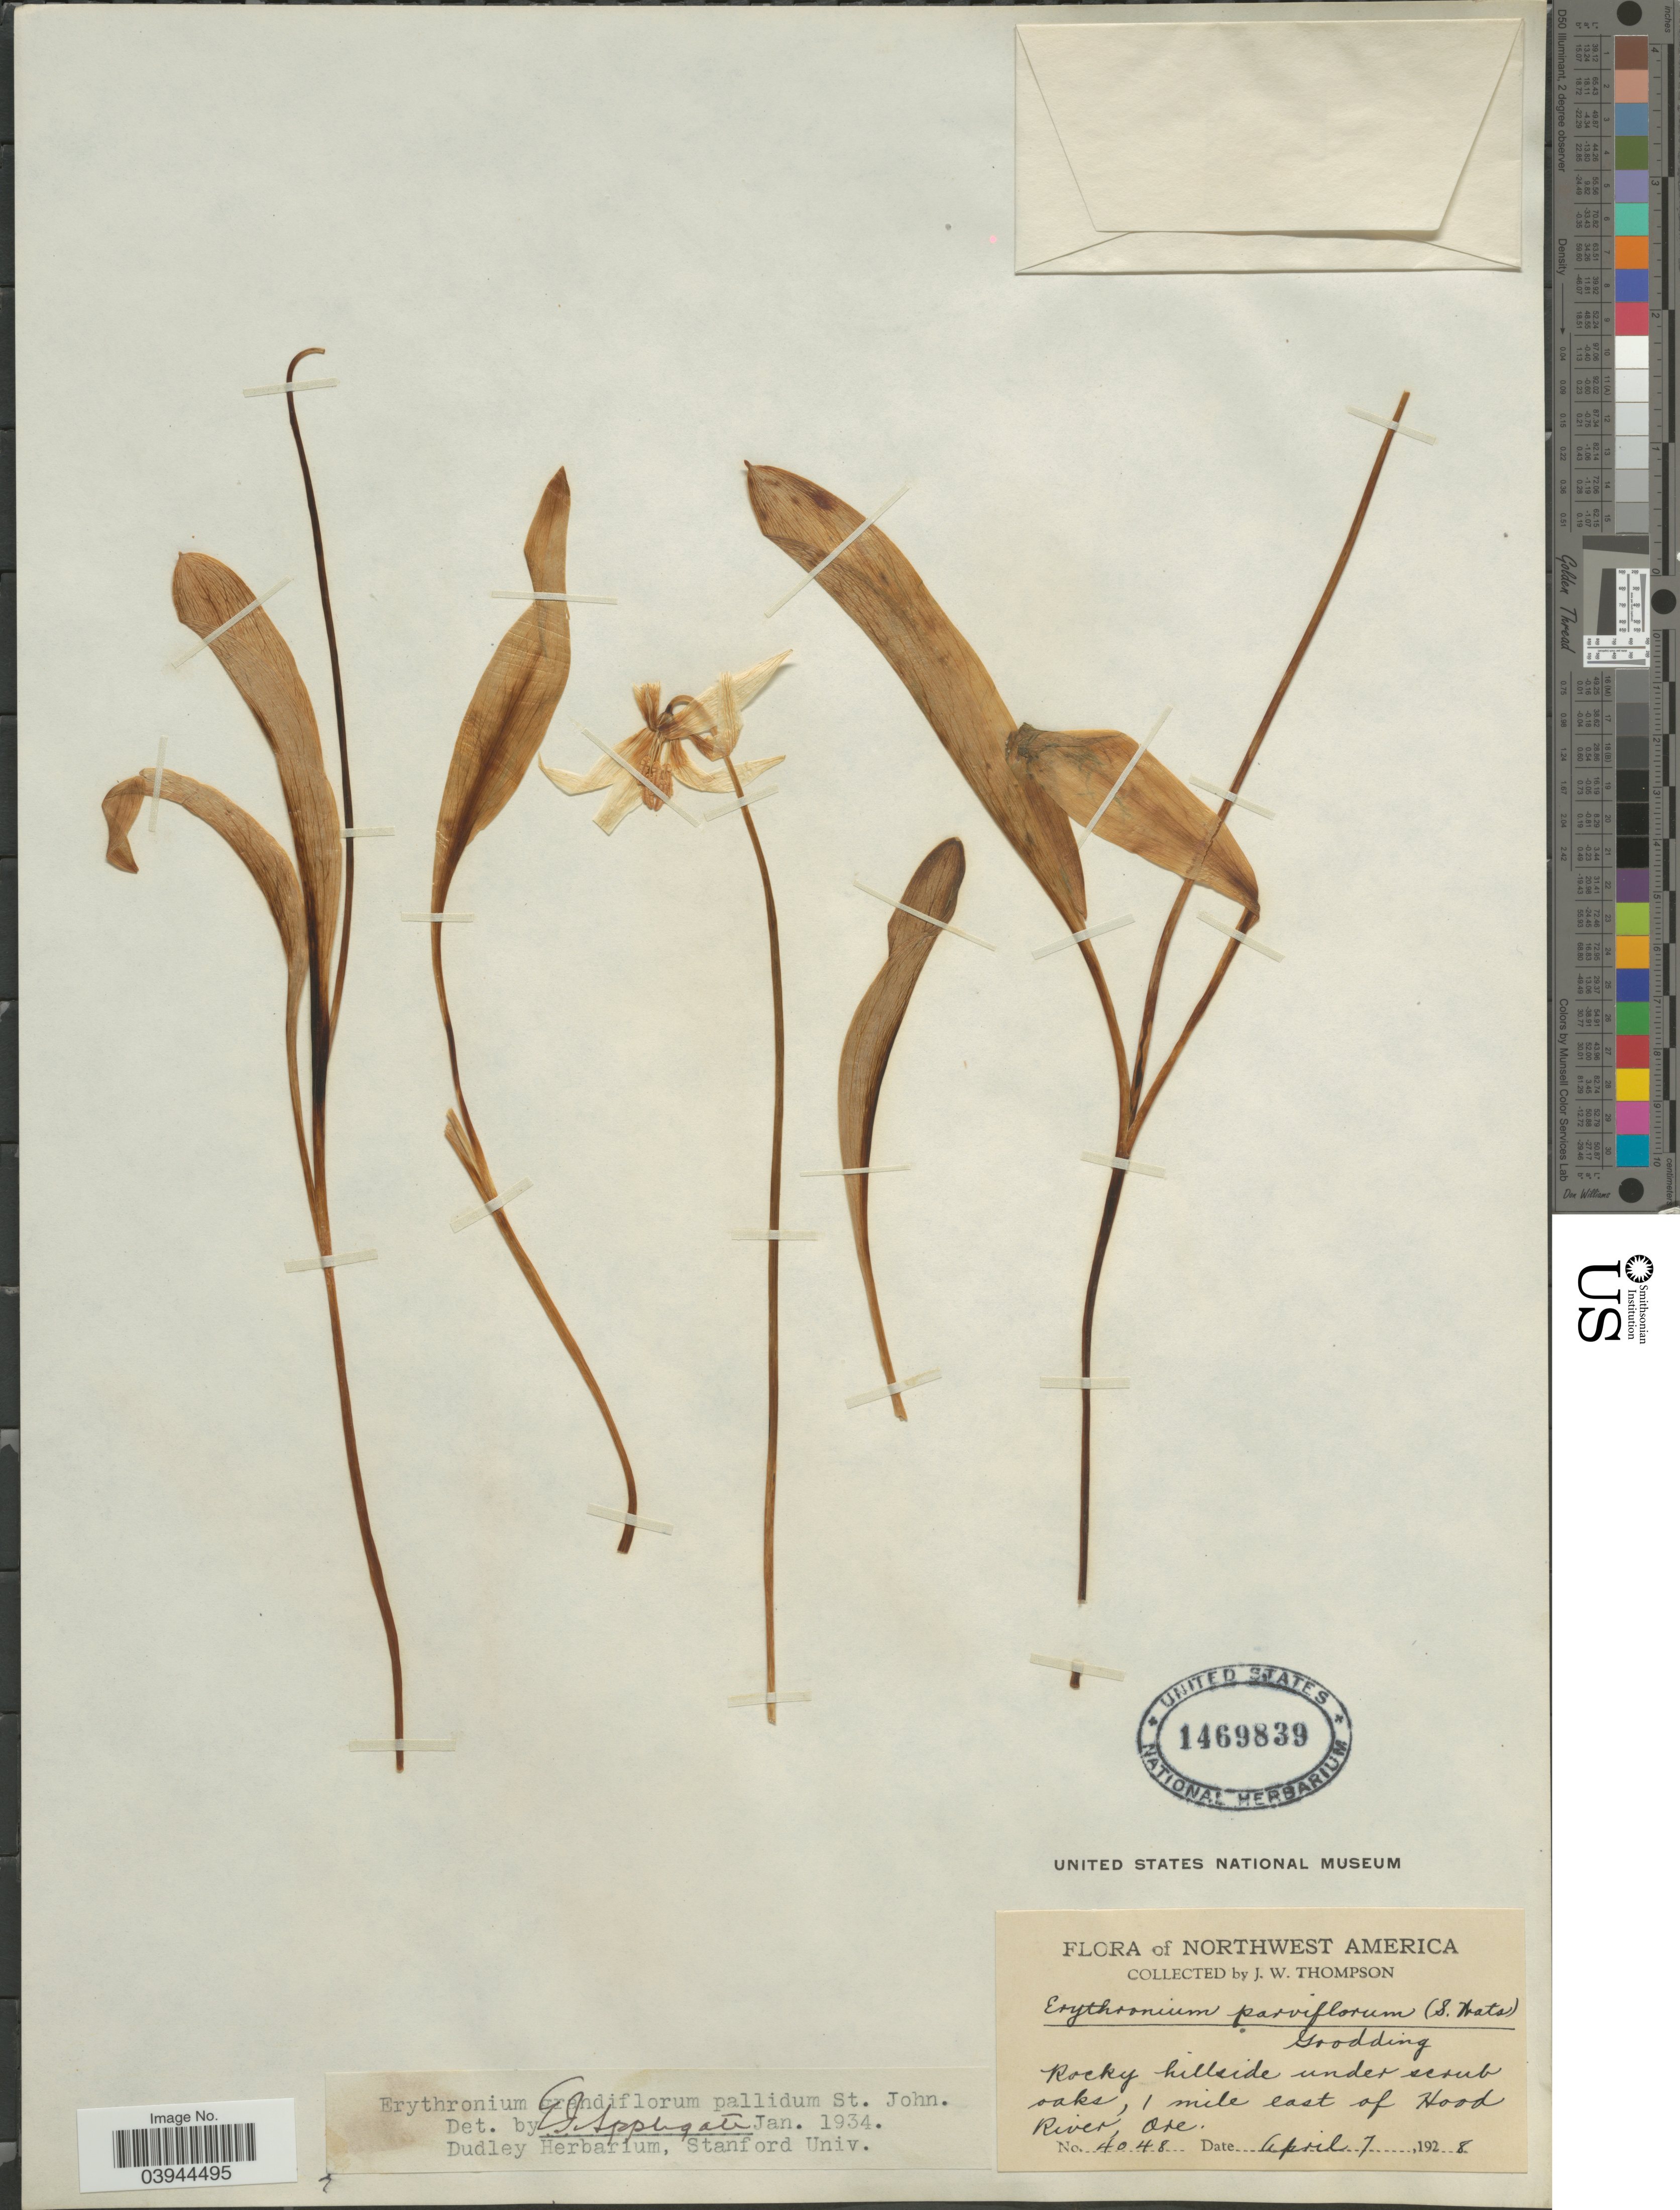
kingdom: Plantae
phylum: Tracheophyta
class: Liliopsida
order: Liliales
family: Liliaceae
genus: Erythronium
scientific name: Erythronium grandiflorum var. pallidum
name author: H. St. John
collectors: J. Thompson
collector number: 4048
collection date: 1928-04-07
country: United States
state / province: Oregon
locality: Northwest America. Rocky hillsides under scrub oaks, 1 mile east of Hood River.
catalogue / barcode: US 1469839